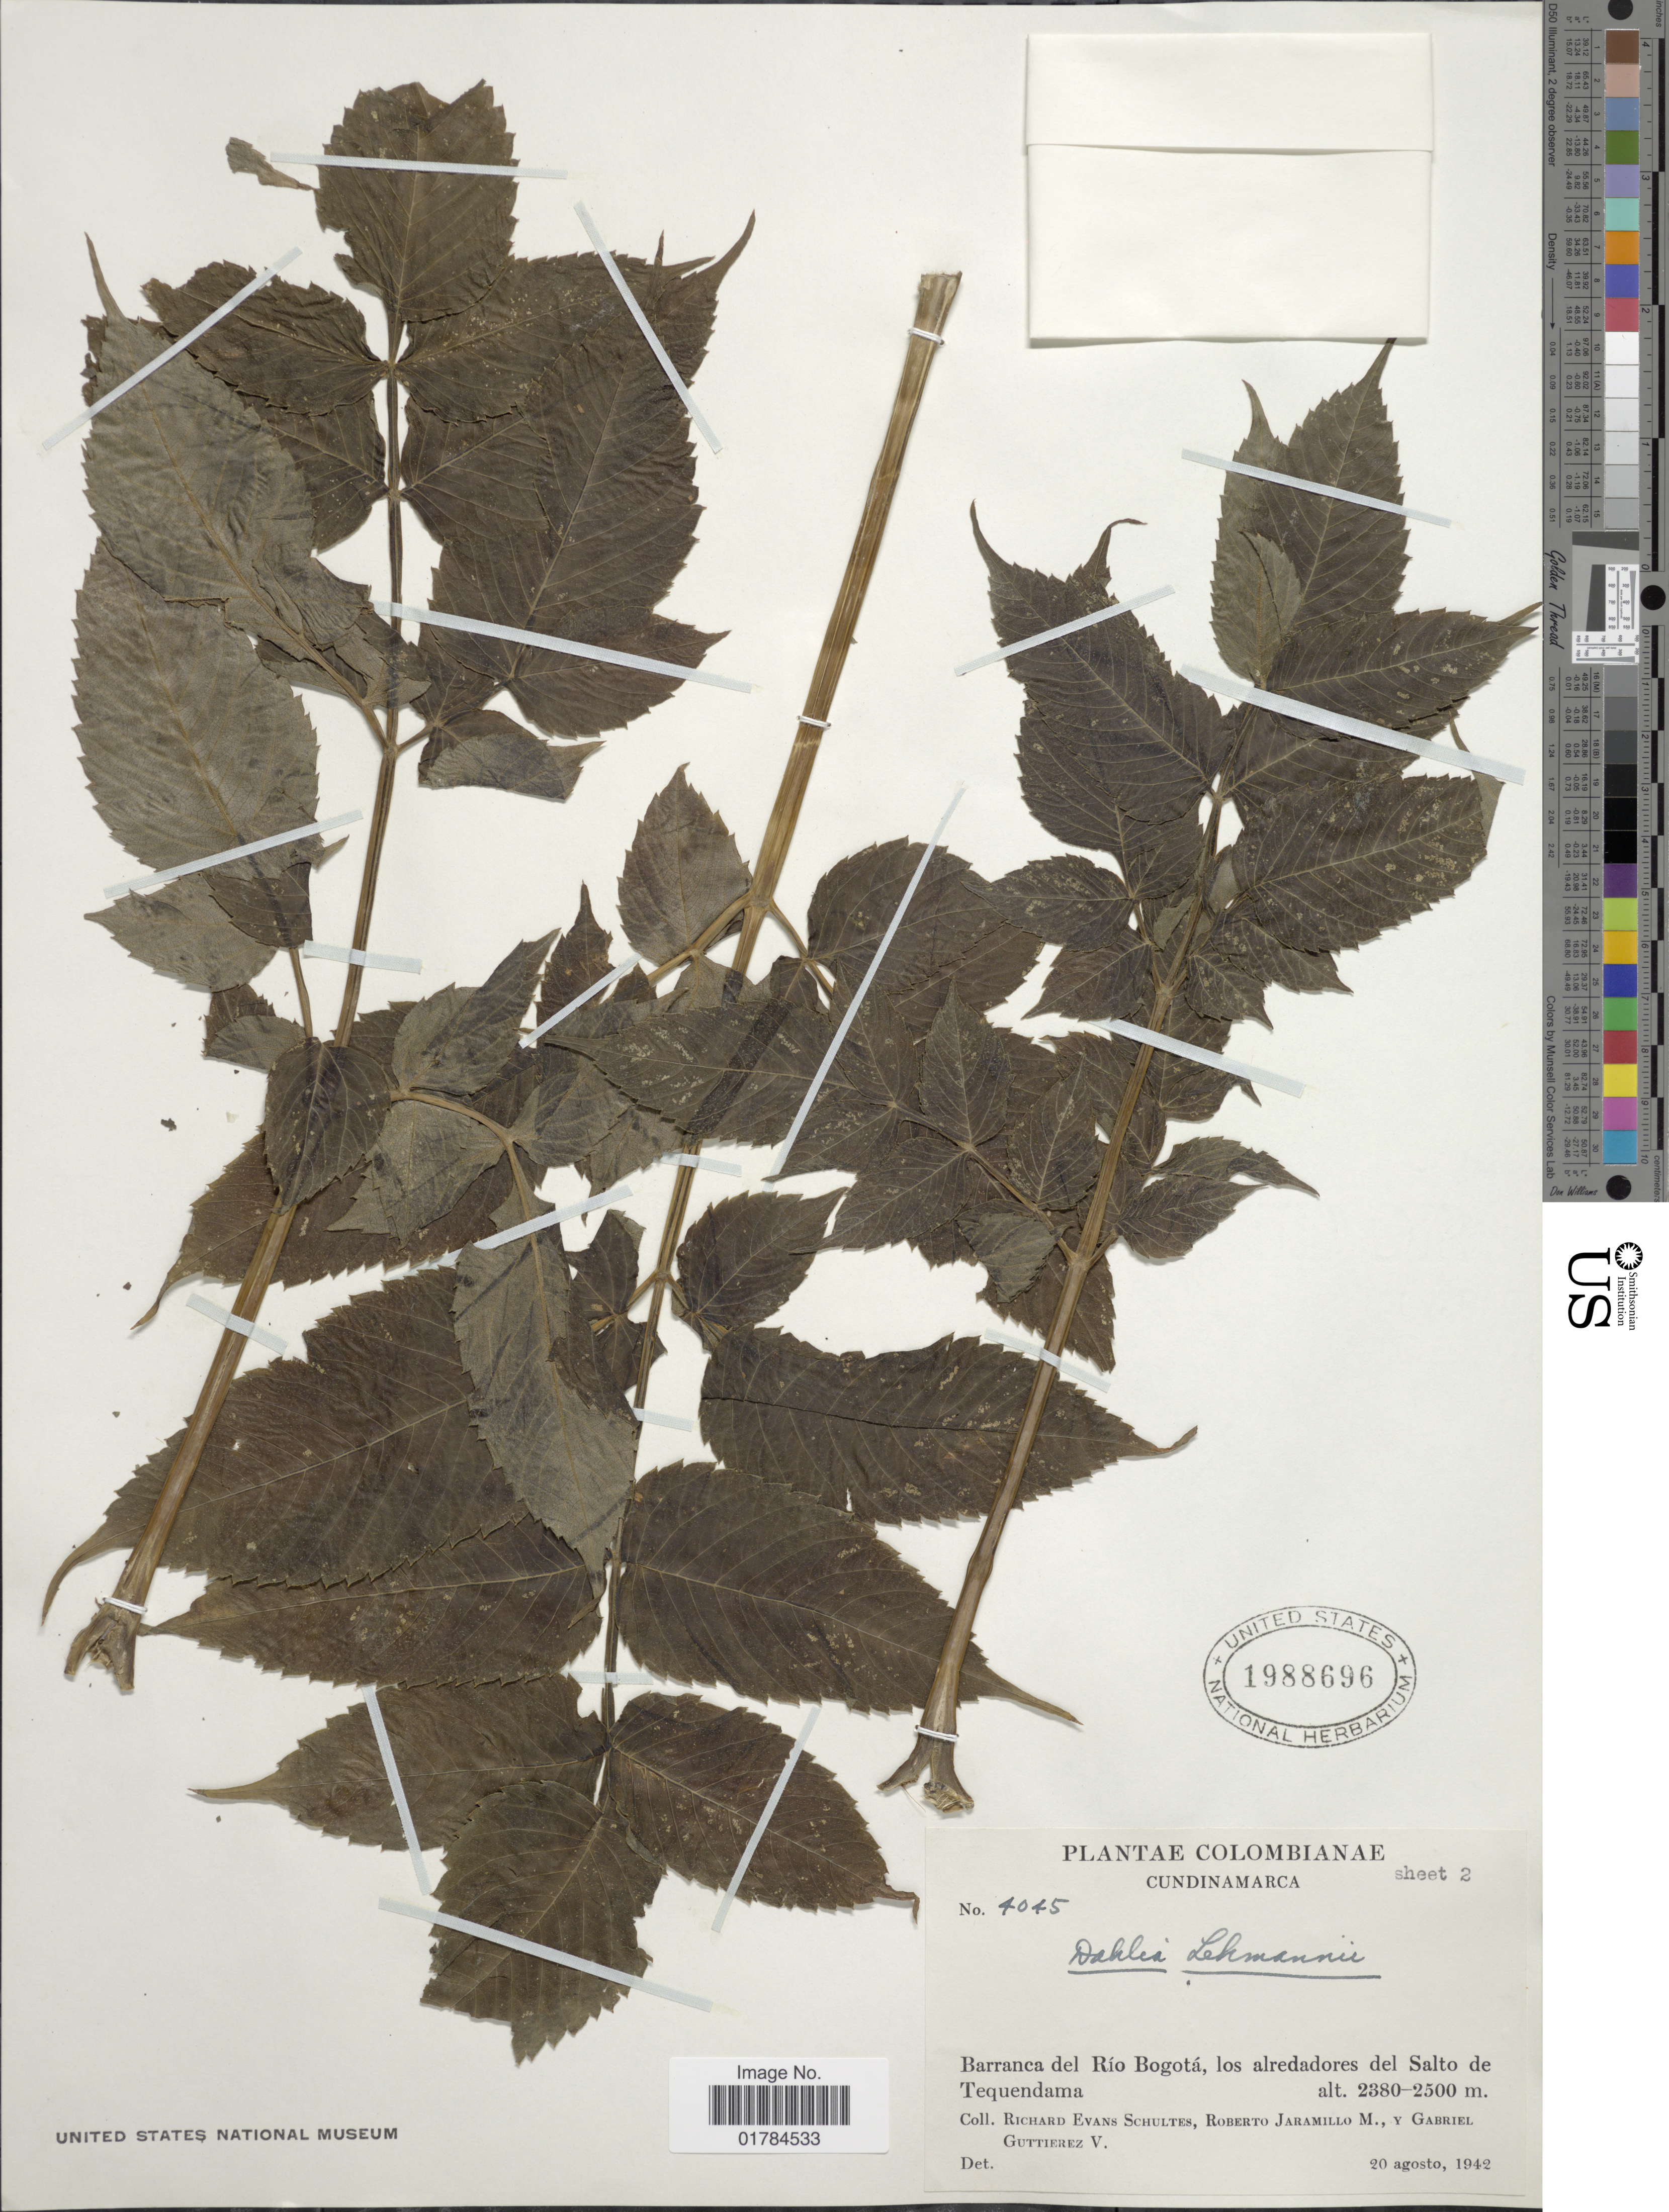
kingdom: Plantae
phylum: Tracheophyta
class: Magnoliopsida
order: Asterales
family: Asteraceae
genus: Dahlia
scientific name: Dahlia lehmanni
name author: Hieron.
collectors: R. E. Schultes, R. Jaramillo M. & G. Guttierez V.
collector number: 4045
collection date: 1942-08-20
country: Colombia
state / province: Cundinamarca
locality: Barranca del Rio Bogota, los alredadores del Salto de Tequendama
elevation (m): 2380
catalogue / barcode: US 1988696